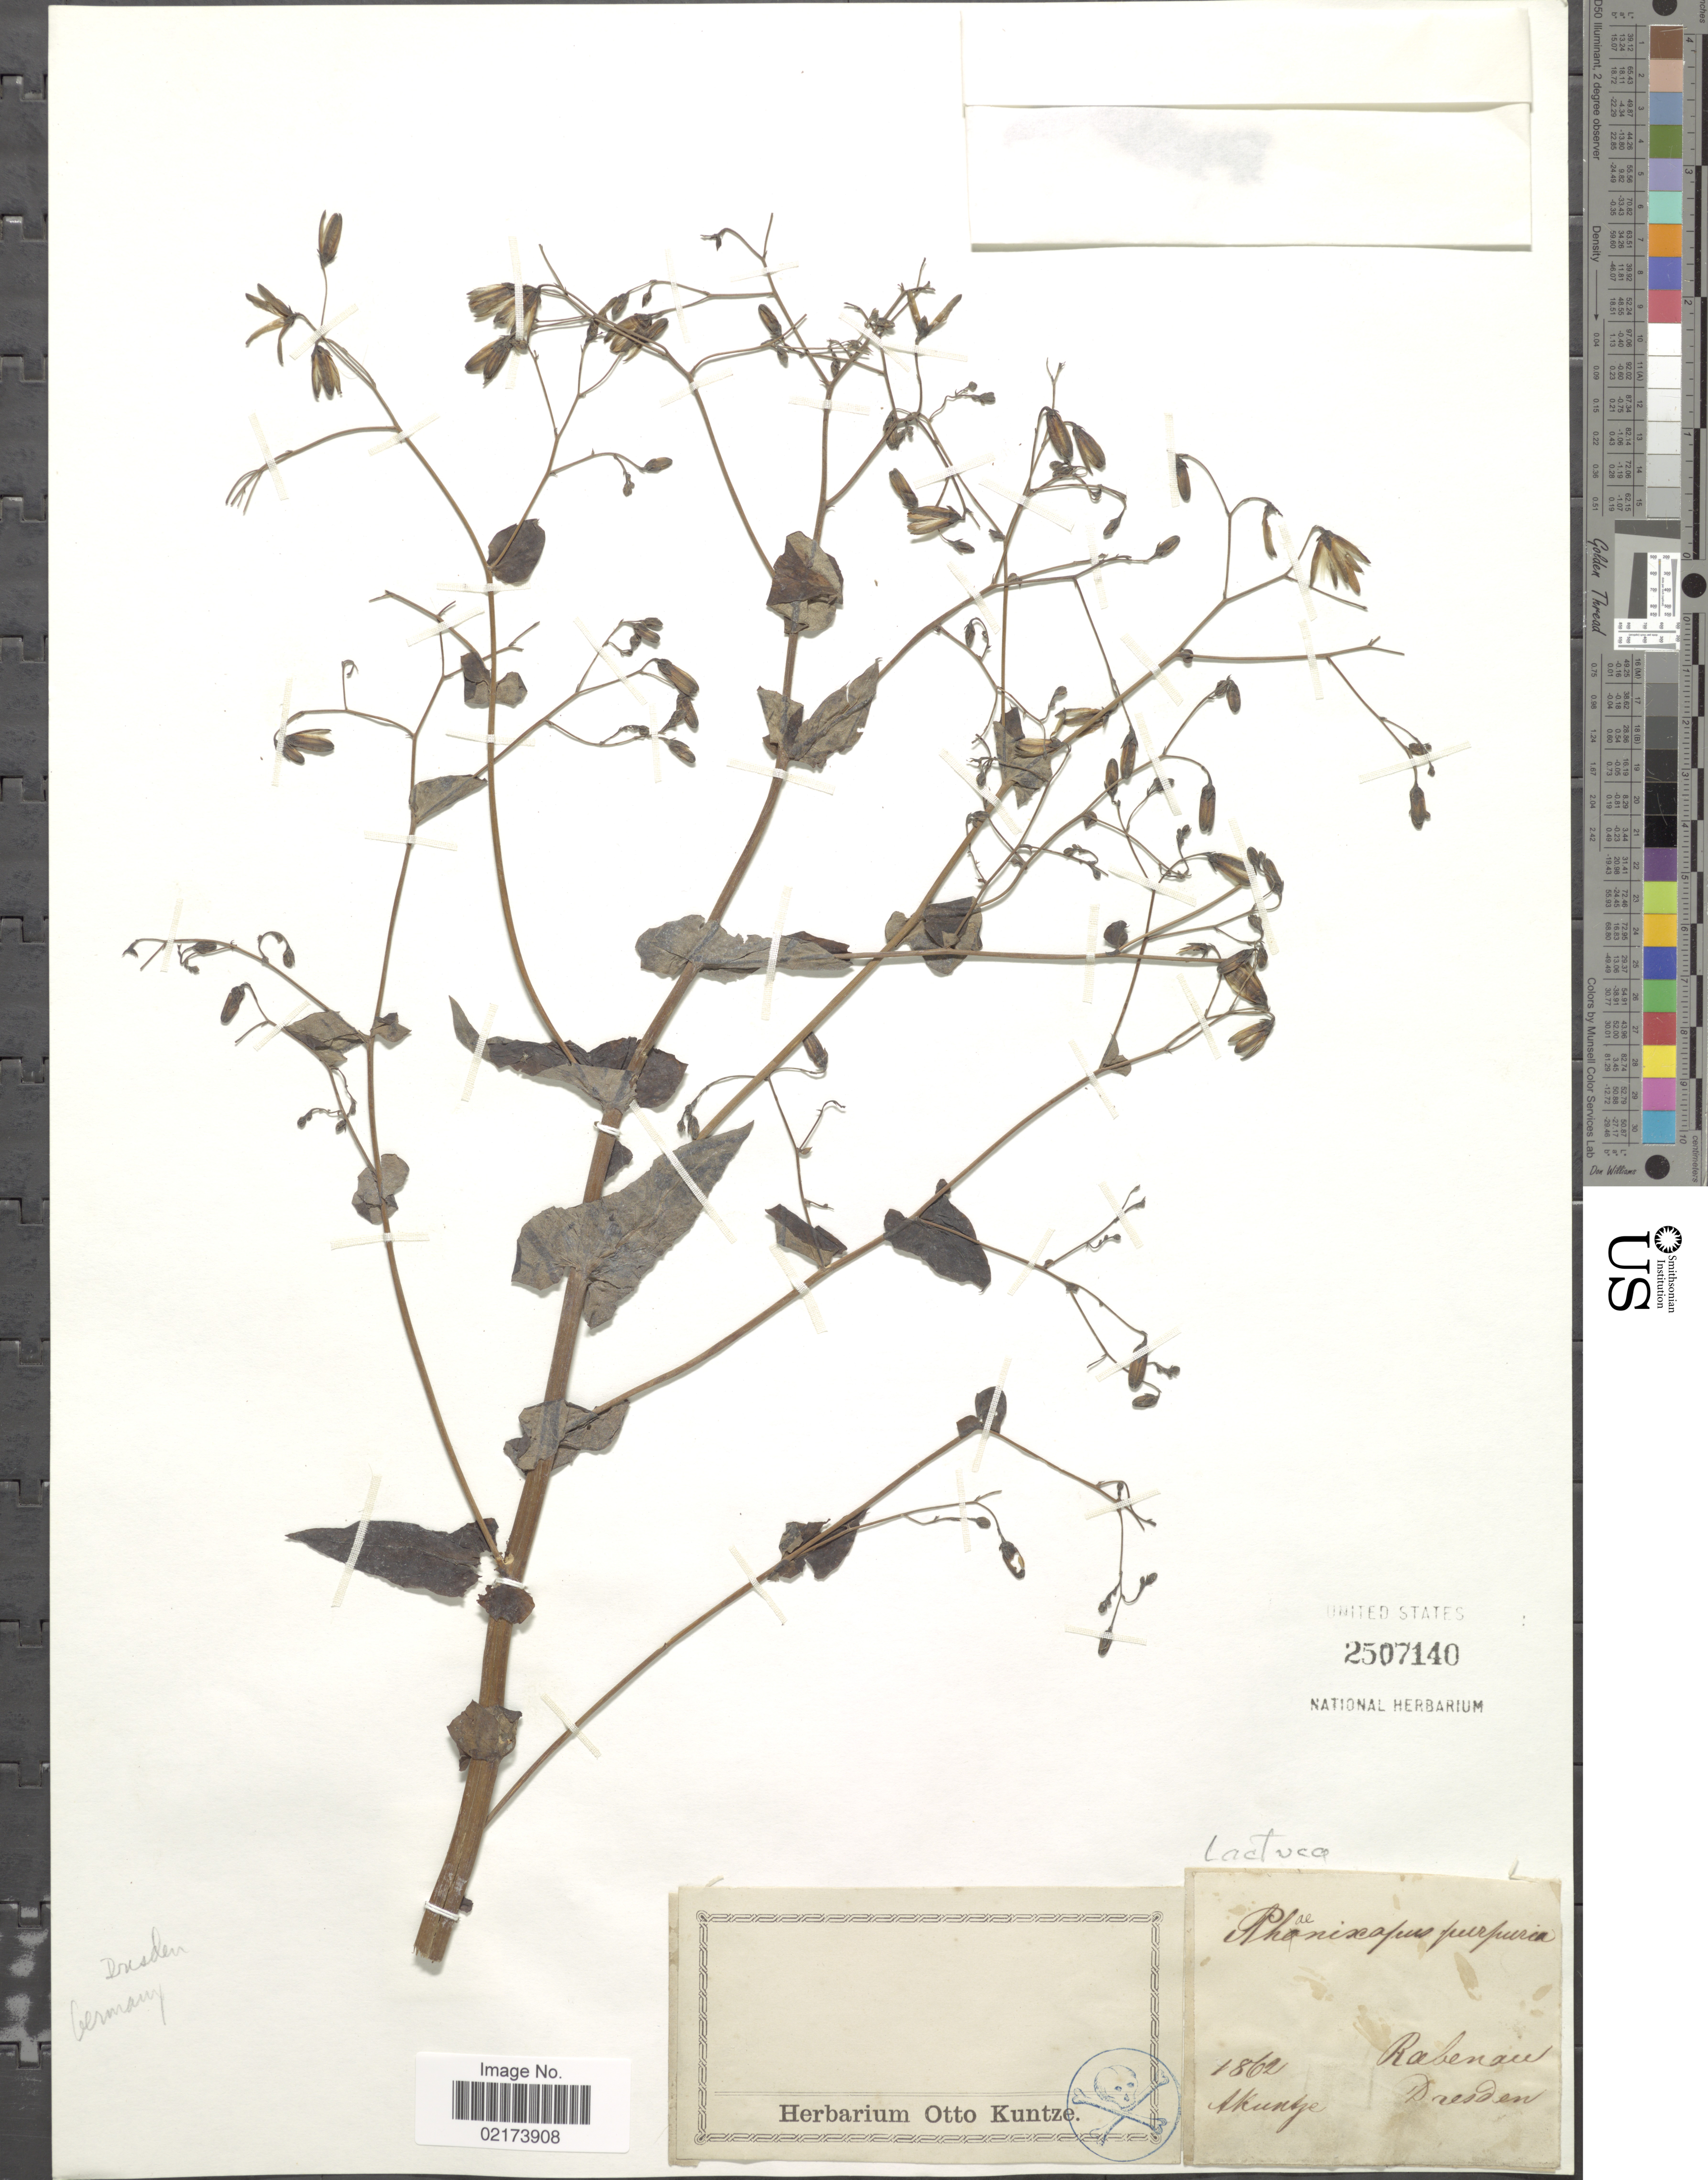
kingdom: Plantae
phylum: Tracheophyta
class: Magnoliopsida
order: Asterales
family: Asteraceae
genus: Lactuca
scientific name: Lactuca sp.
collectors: A. Kuntze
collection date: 1862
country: Germany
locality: Rabenau, Dresden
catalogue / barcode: US 2507140